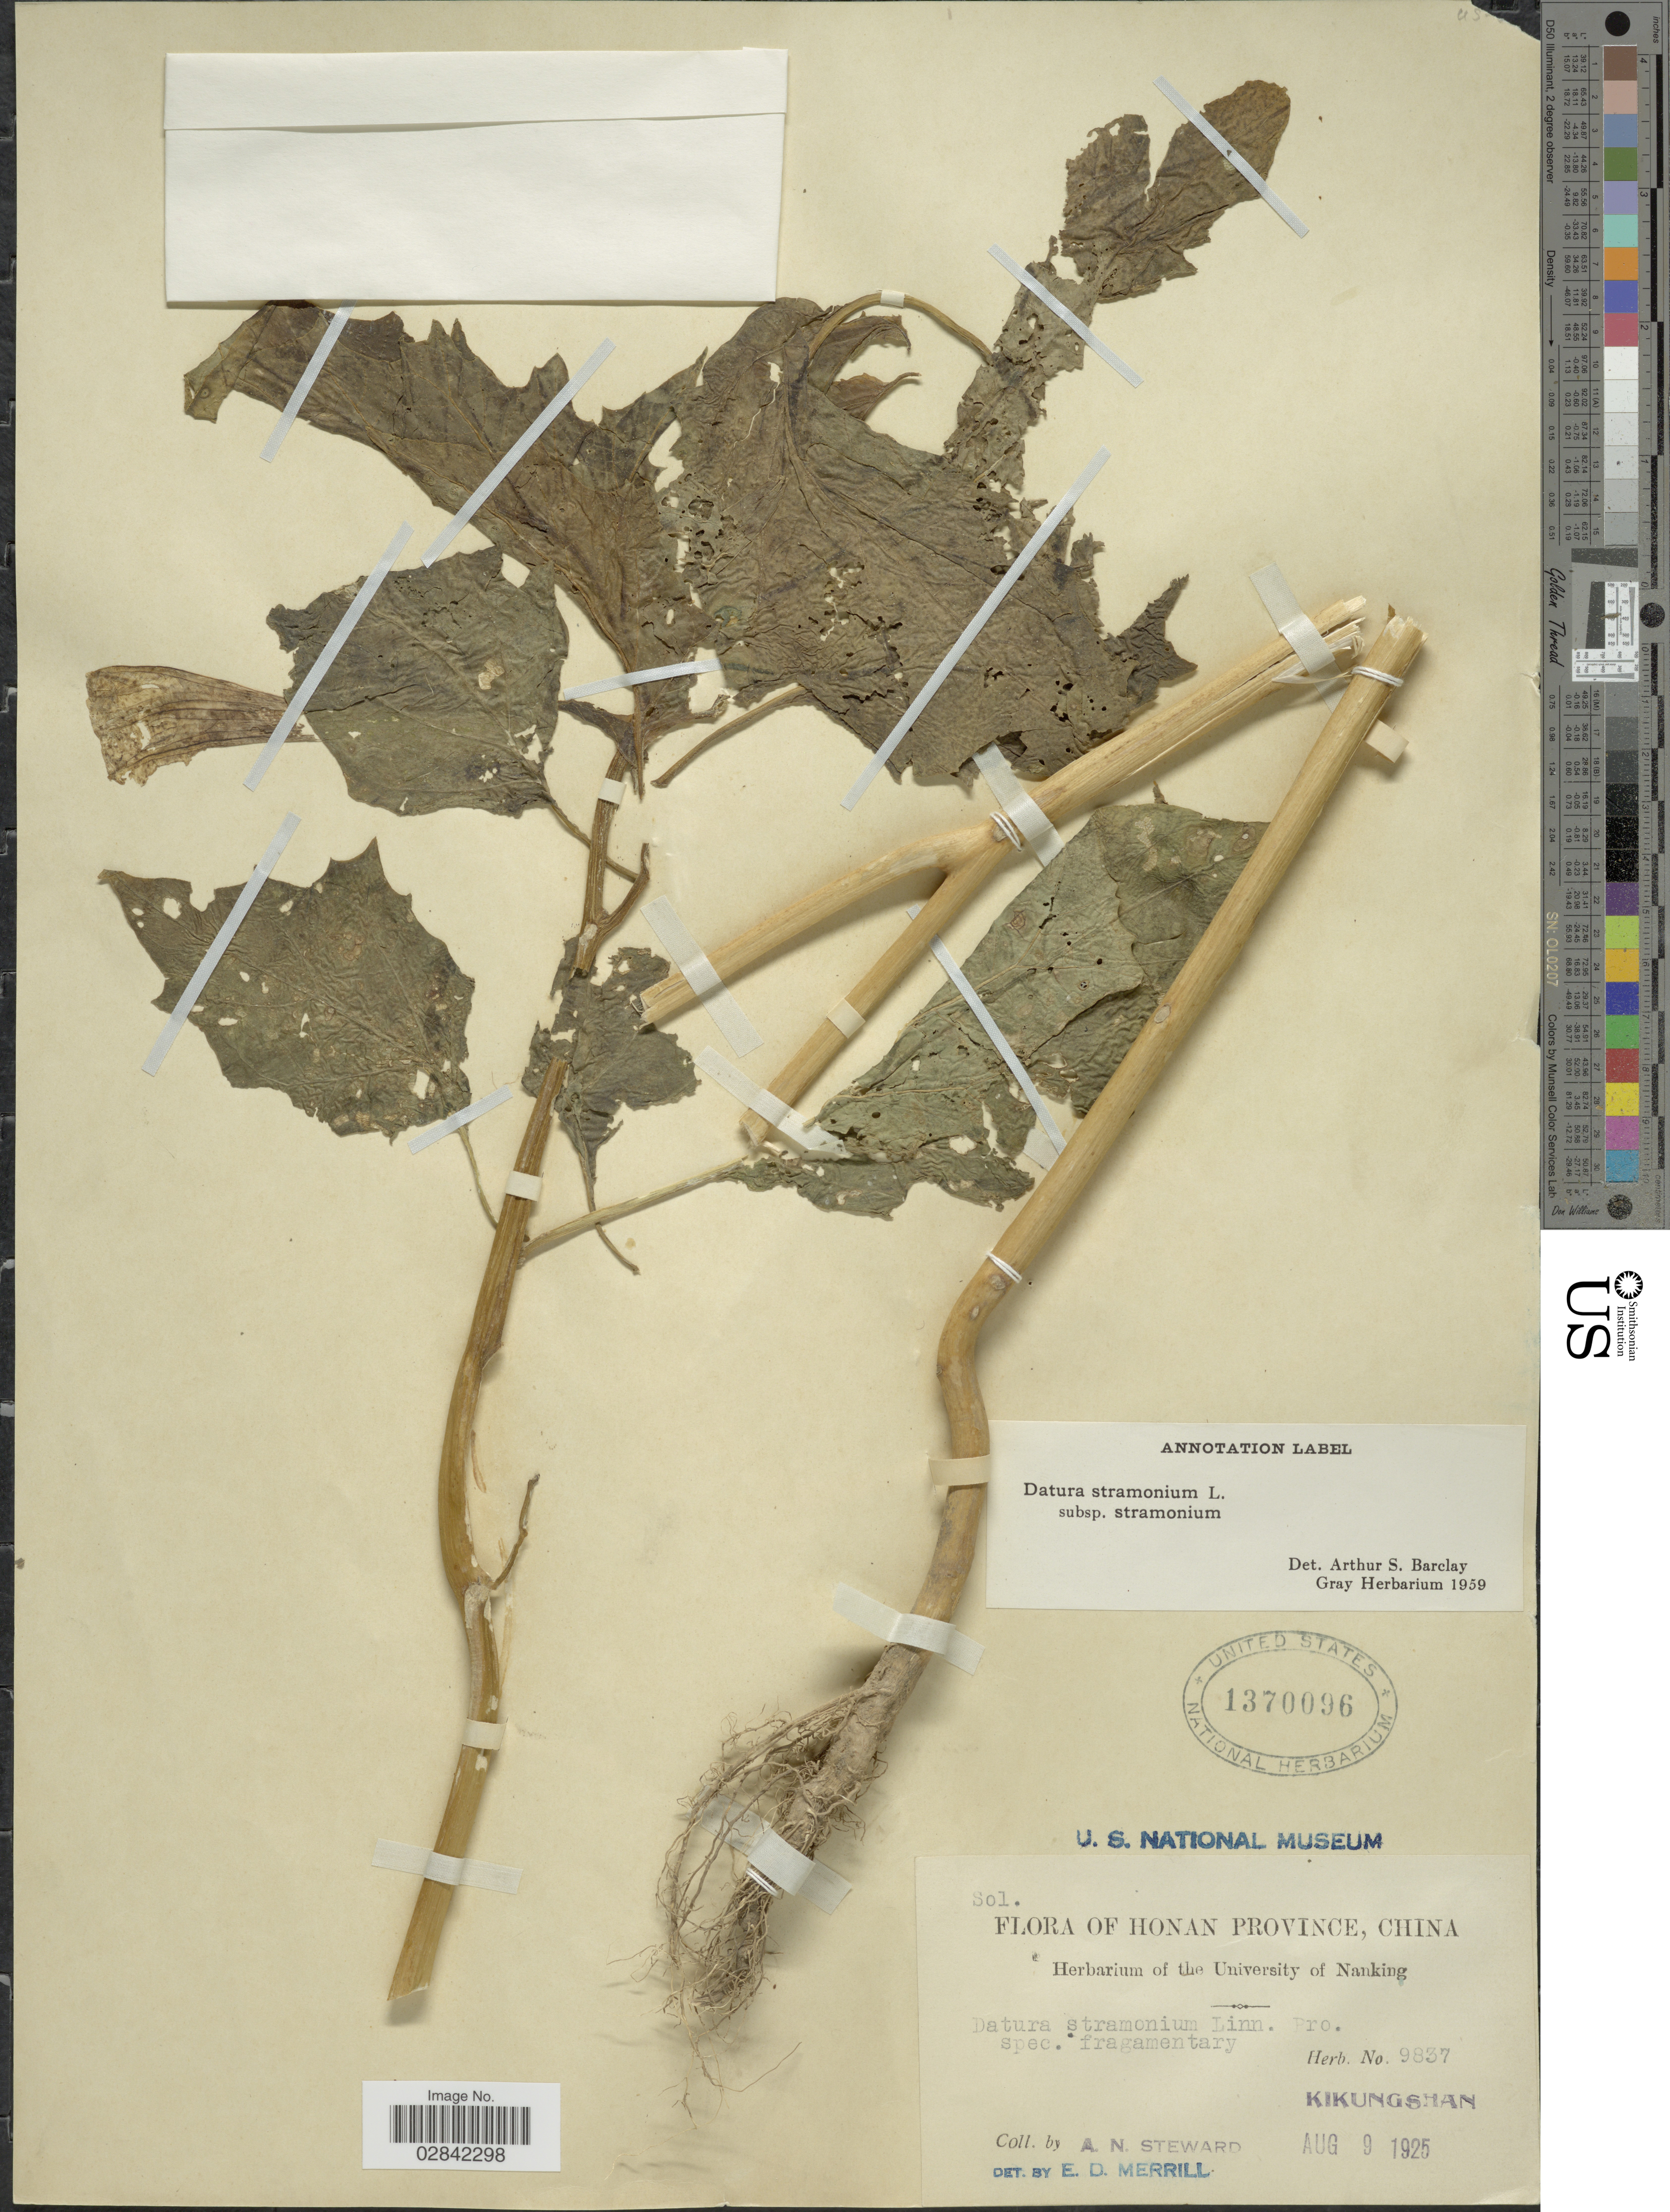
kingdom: Plantae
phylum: Tracheophyta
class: Magnoliopsida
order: Solanales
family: Solanaceae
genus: Datura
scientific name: Datura stramonium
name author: L.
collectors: A. N. Steward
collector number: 9837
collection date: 1925-08-09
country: China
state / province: Henan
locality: Honan Province, Kikungshan.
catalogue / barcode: US 1370096